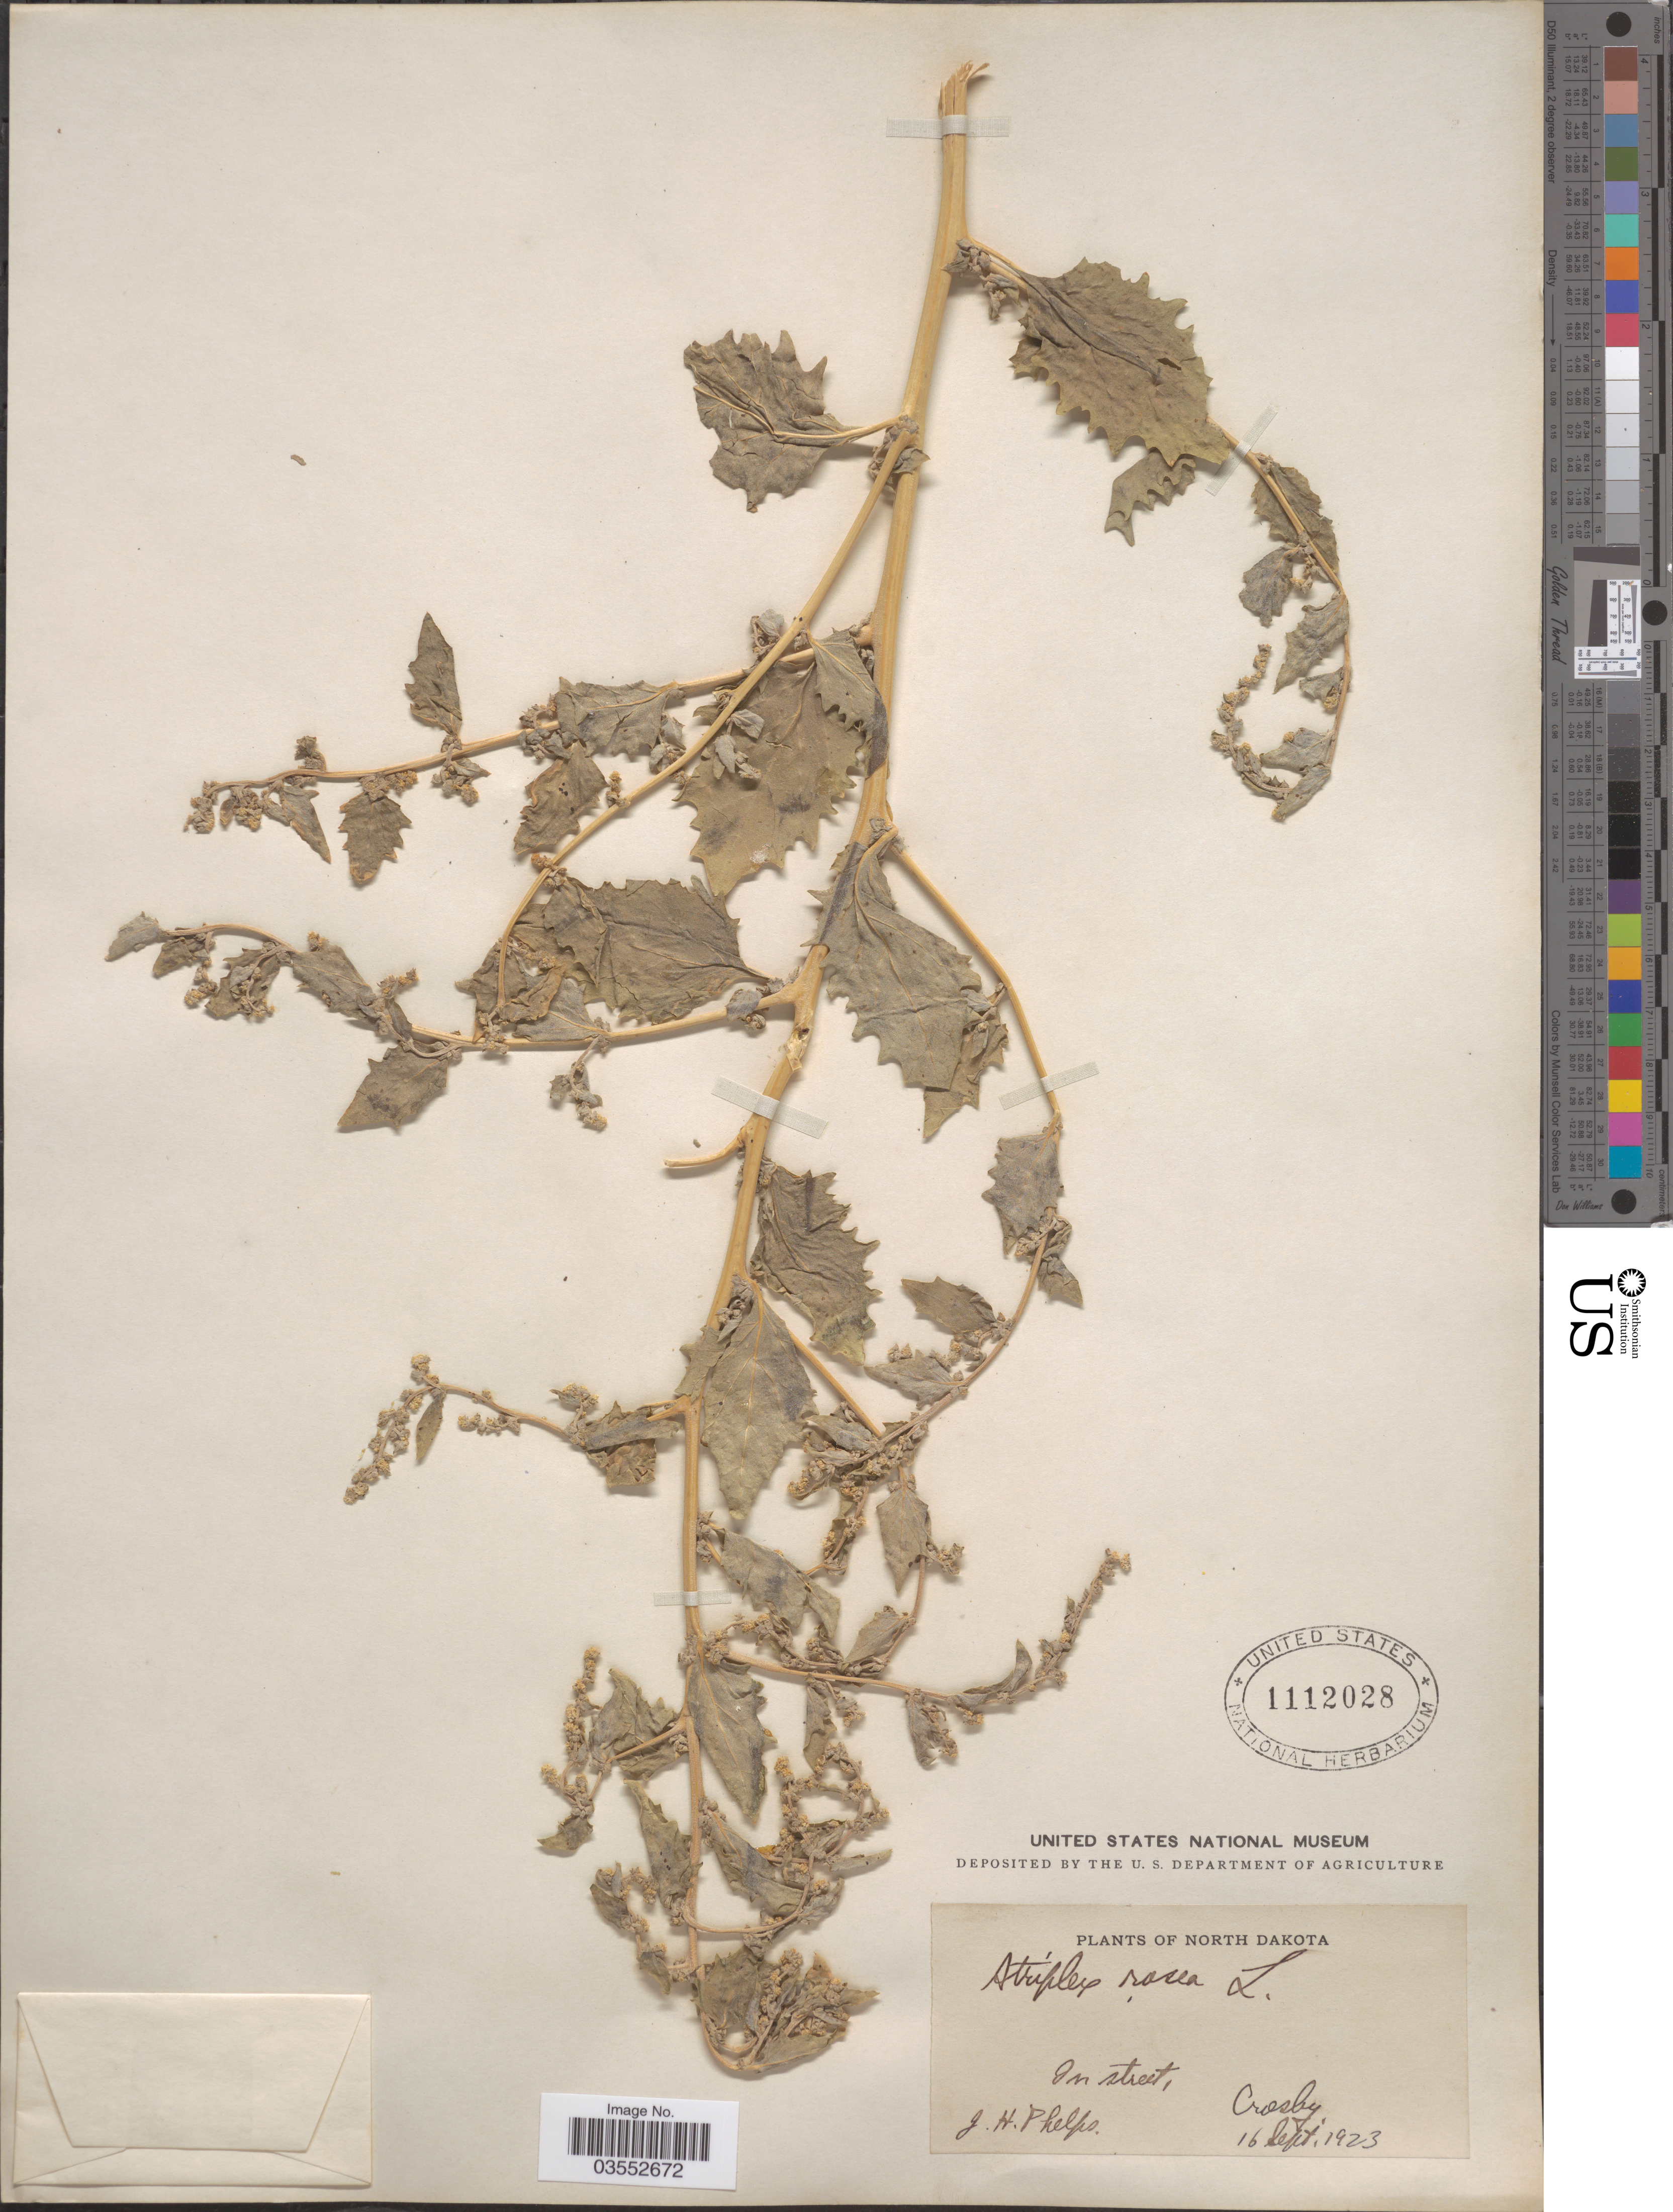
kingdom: Plantae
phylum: Tracheophyta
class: Magnoliopsida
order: Caryophyllales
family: Amaranthaceae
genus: Atriplex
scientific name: Atriplex rosea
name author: L.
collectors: J. Phelps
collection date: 1923-09-16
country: United States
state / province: North Dakota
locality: In street, Crosby.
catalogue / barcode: US 1112028